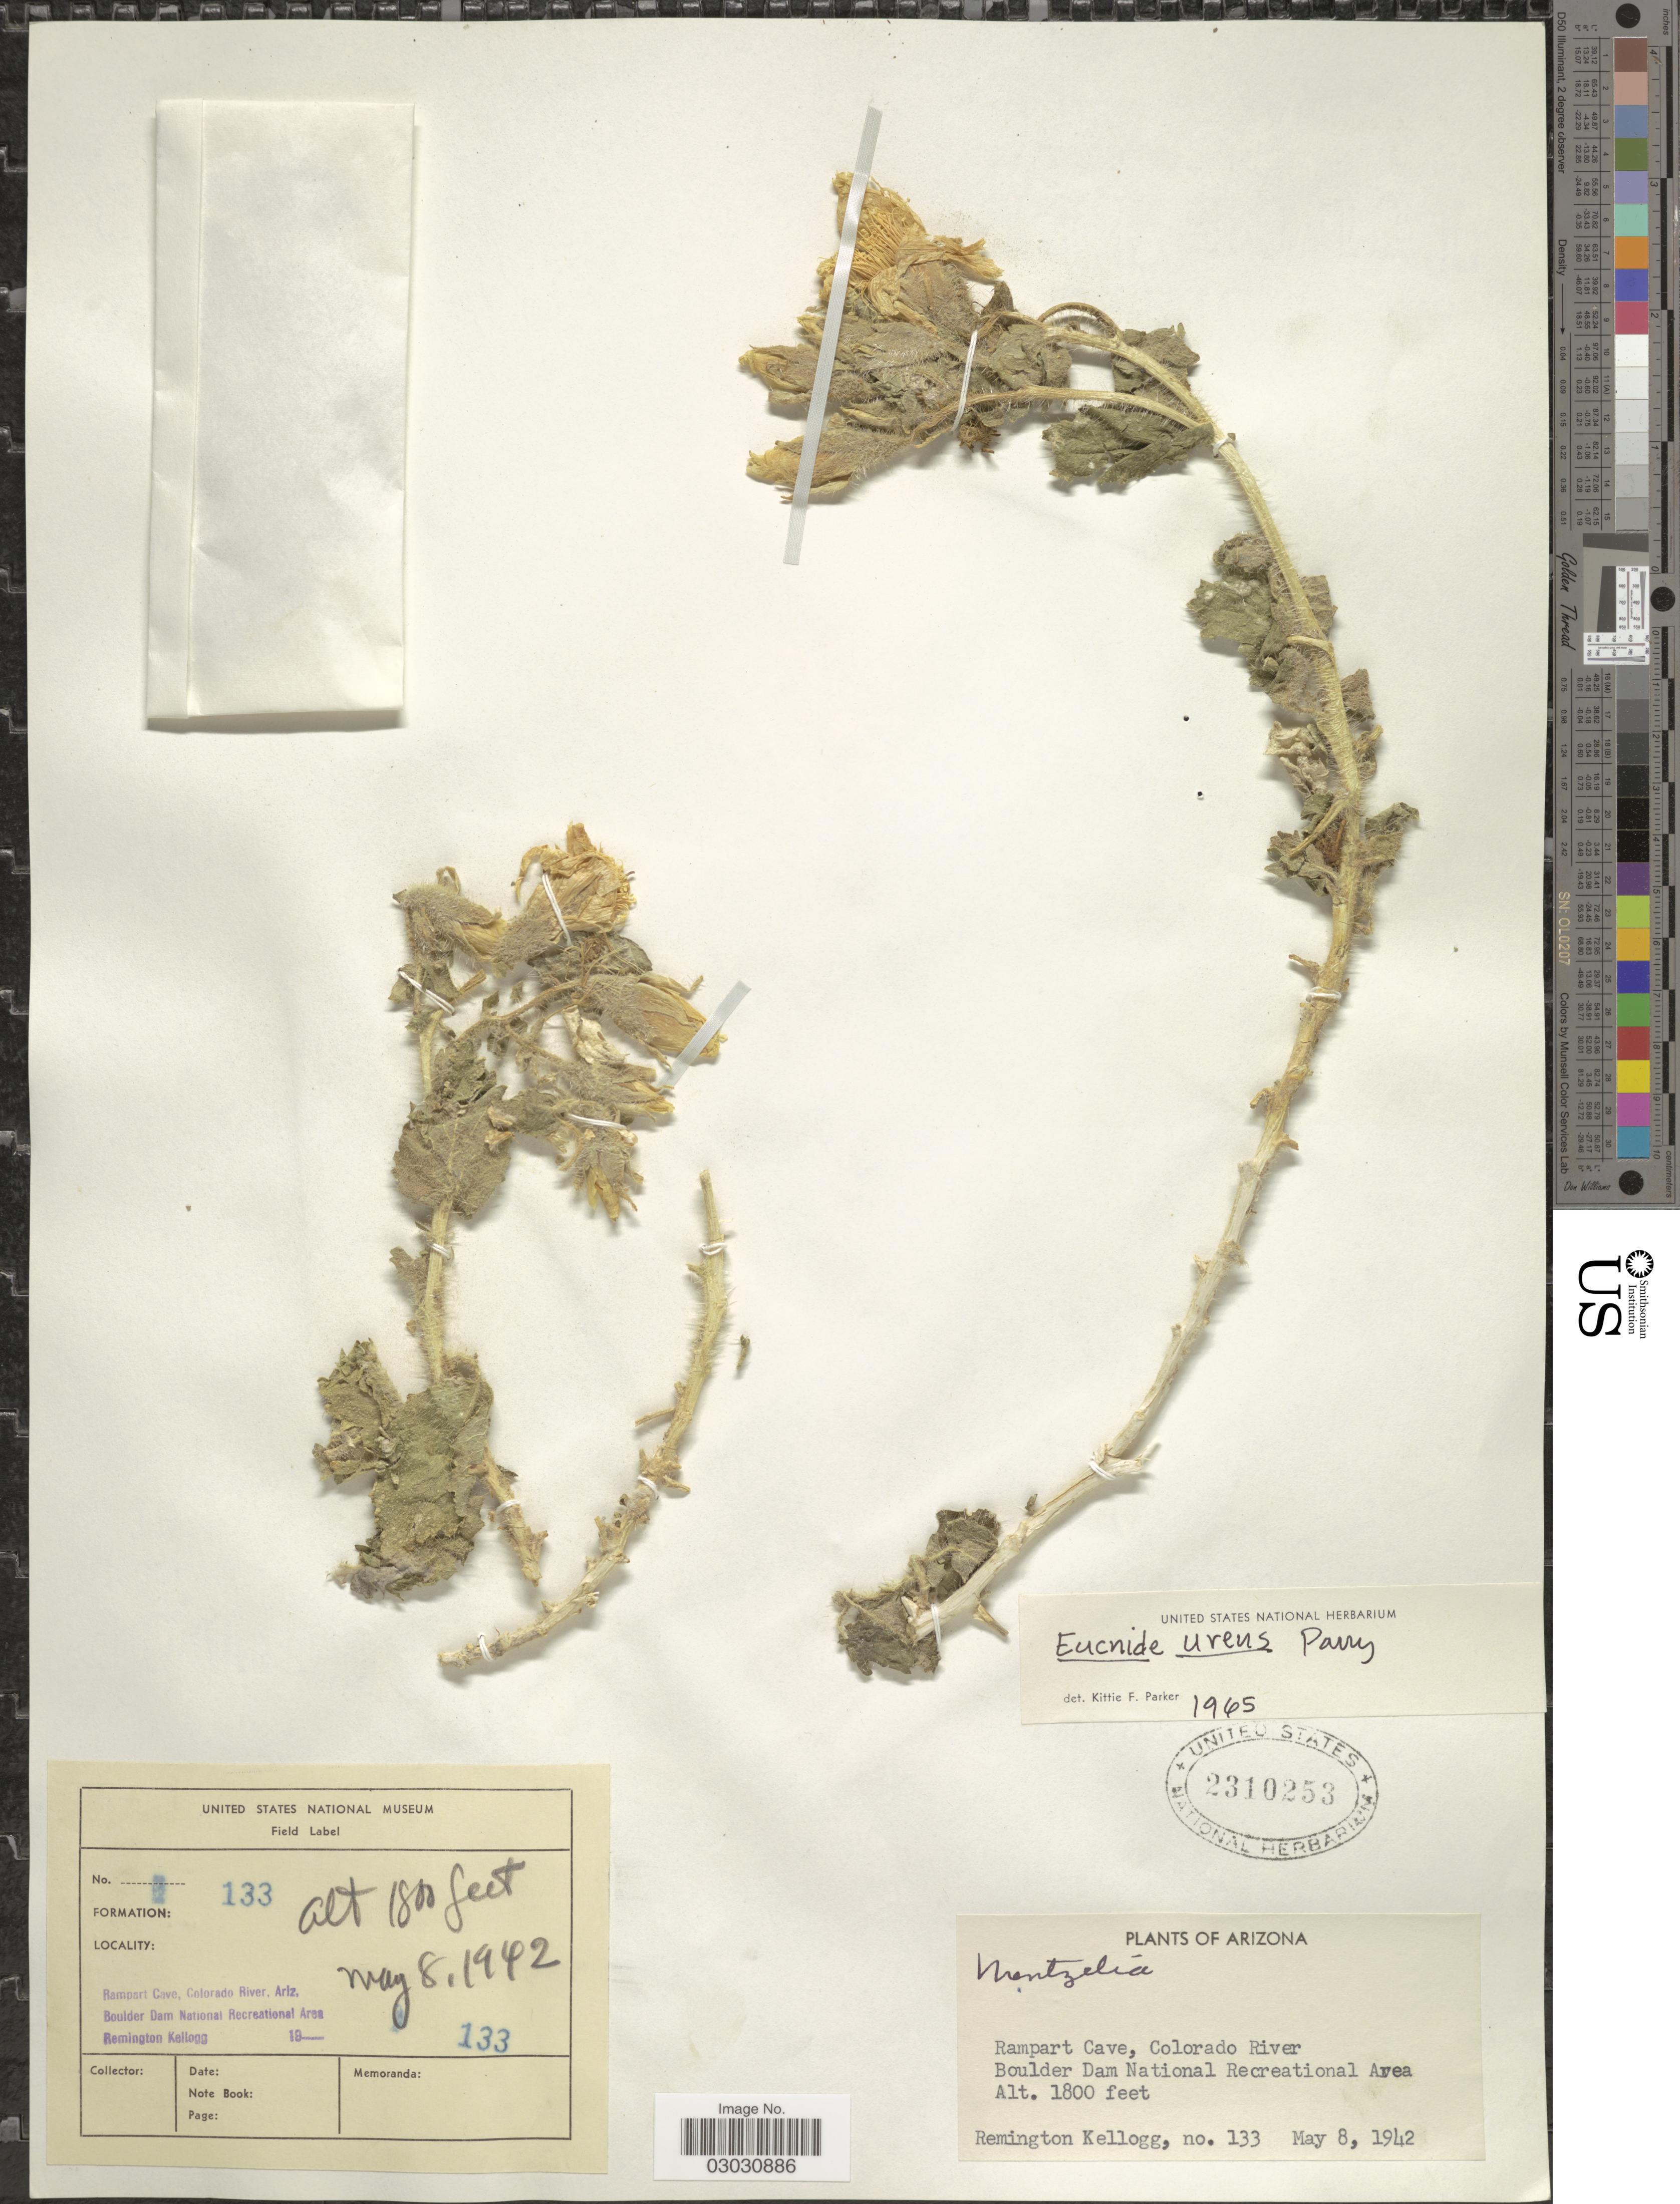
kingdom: Plantae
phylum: Tracheophyta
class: Magnoliopsida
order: Cornales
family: Loasaceae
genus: Eucnide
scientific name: Eucnide urens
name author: Parry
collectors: R. Kellogg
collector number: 133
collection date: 1942-05-08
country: United States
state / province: Arizona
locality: Rampart Cave, Colorado River. Boulder Dam National Recreational Area.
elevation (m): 549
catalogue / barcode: US 2310253